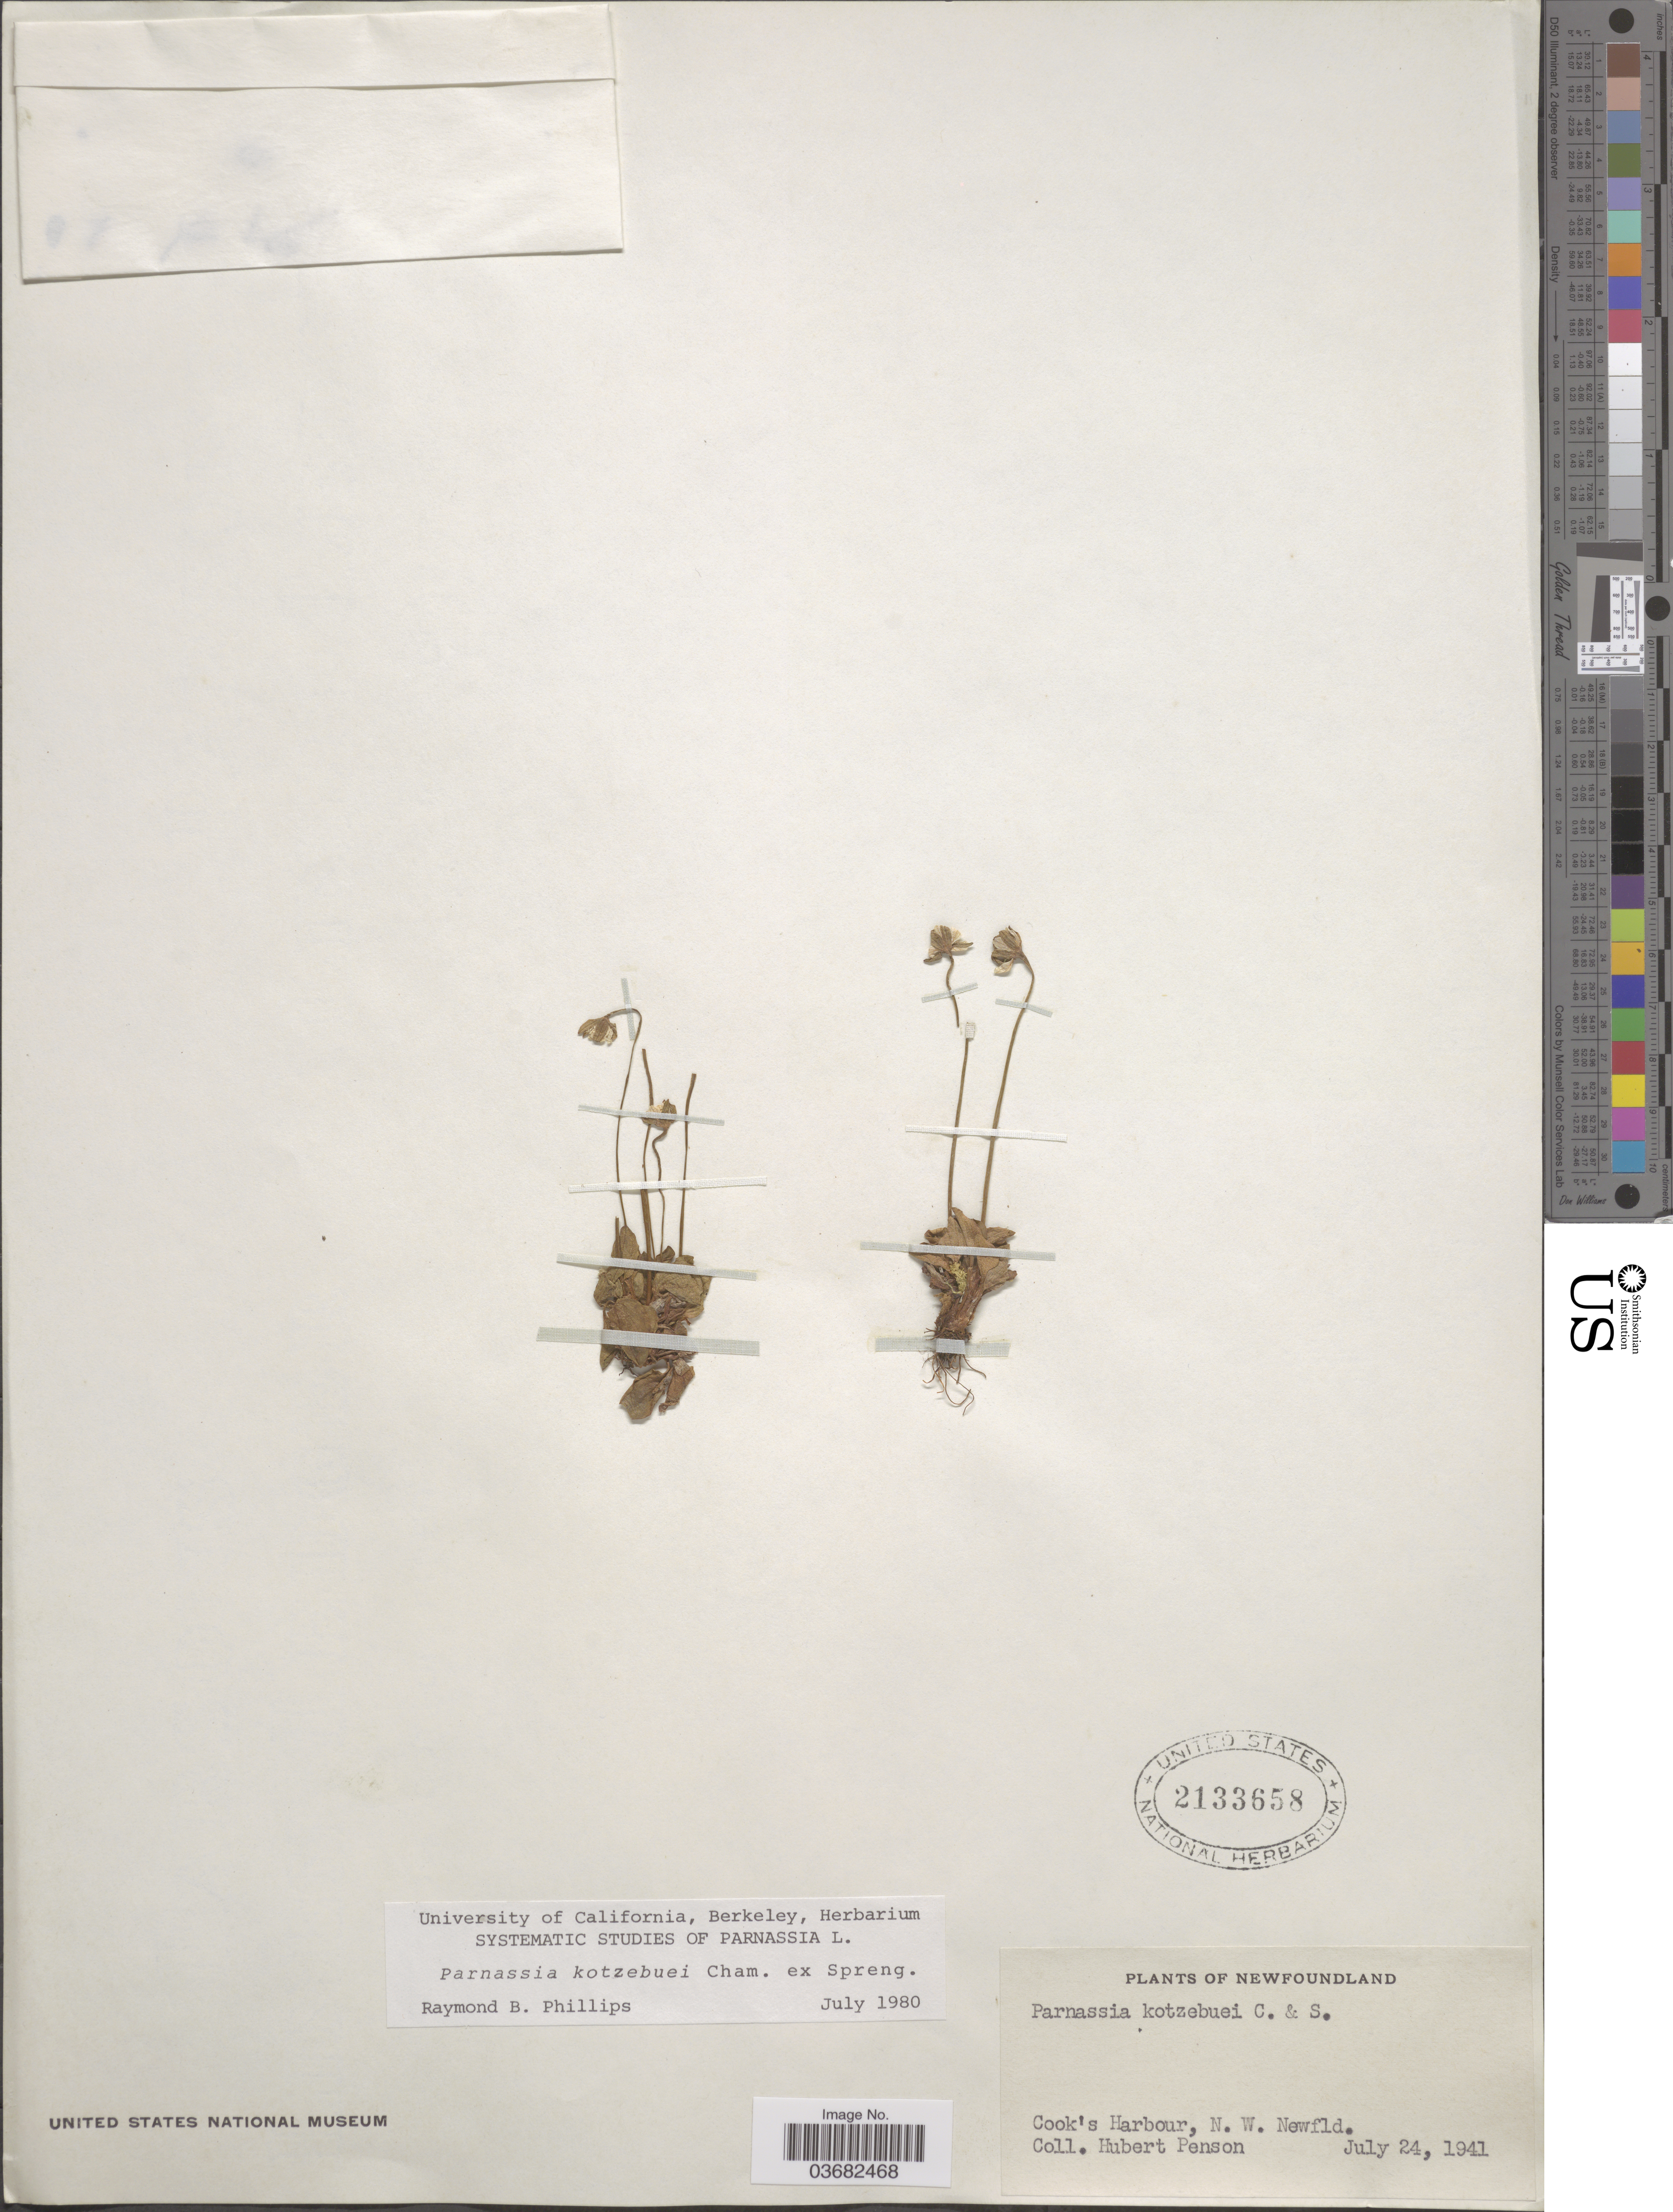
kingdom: Plantae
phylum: Tracheophyta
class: Magnoliopsida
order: Celastrales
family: Parnassiaceae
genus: Parnassia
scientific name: Parnassia kotzebuei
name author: Cham. ex Spreng.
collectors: H. Penson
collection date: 1941-07-24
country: Canada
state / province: Newfoundland and Labrador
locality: Cook's harbour, N. W. Newfld.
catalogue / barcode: US 2133658